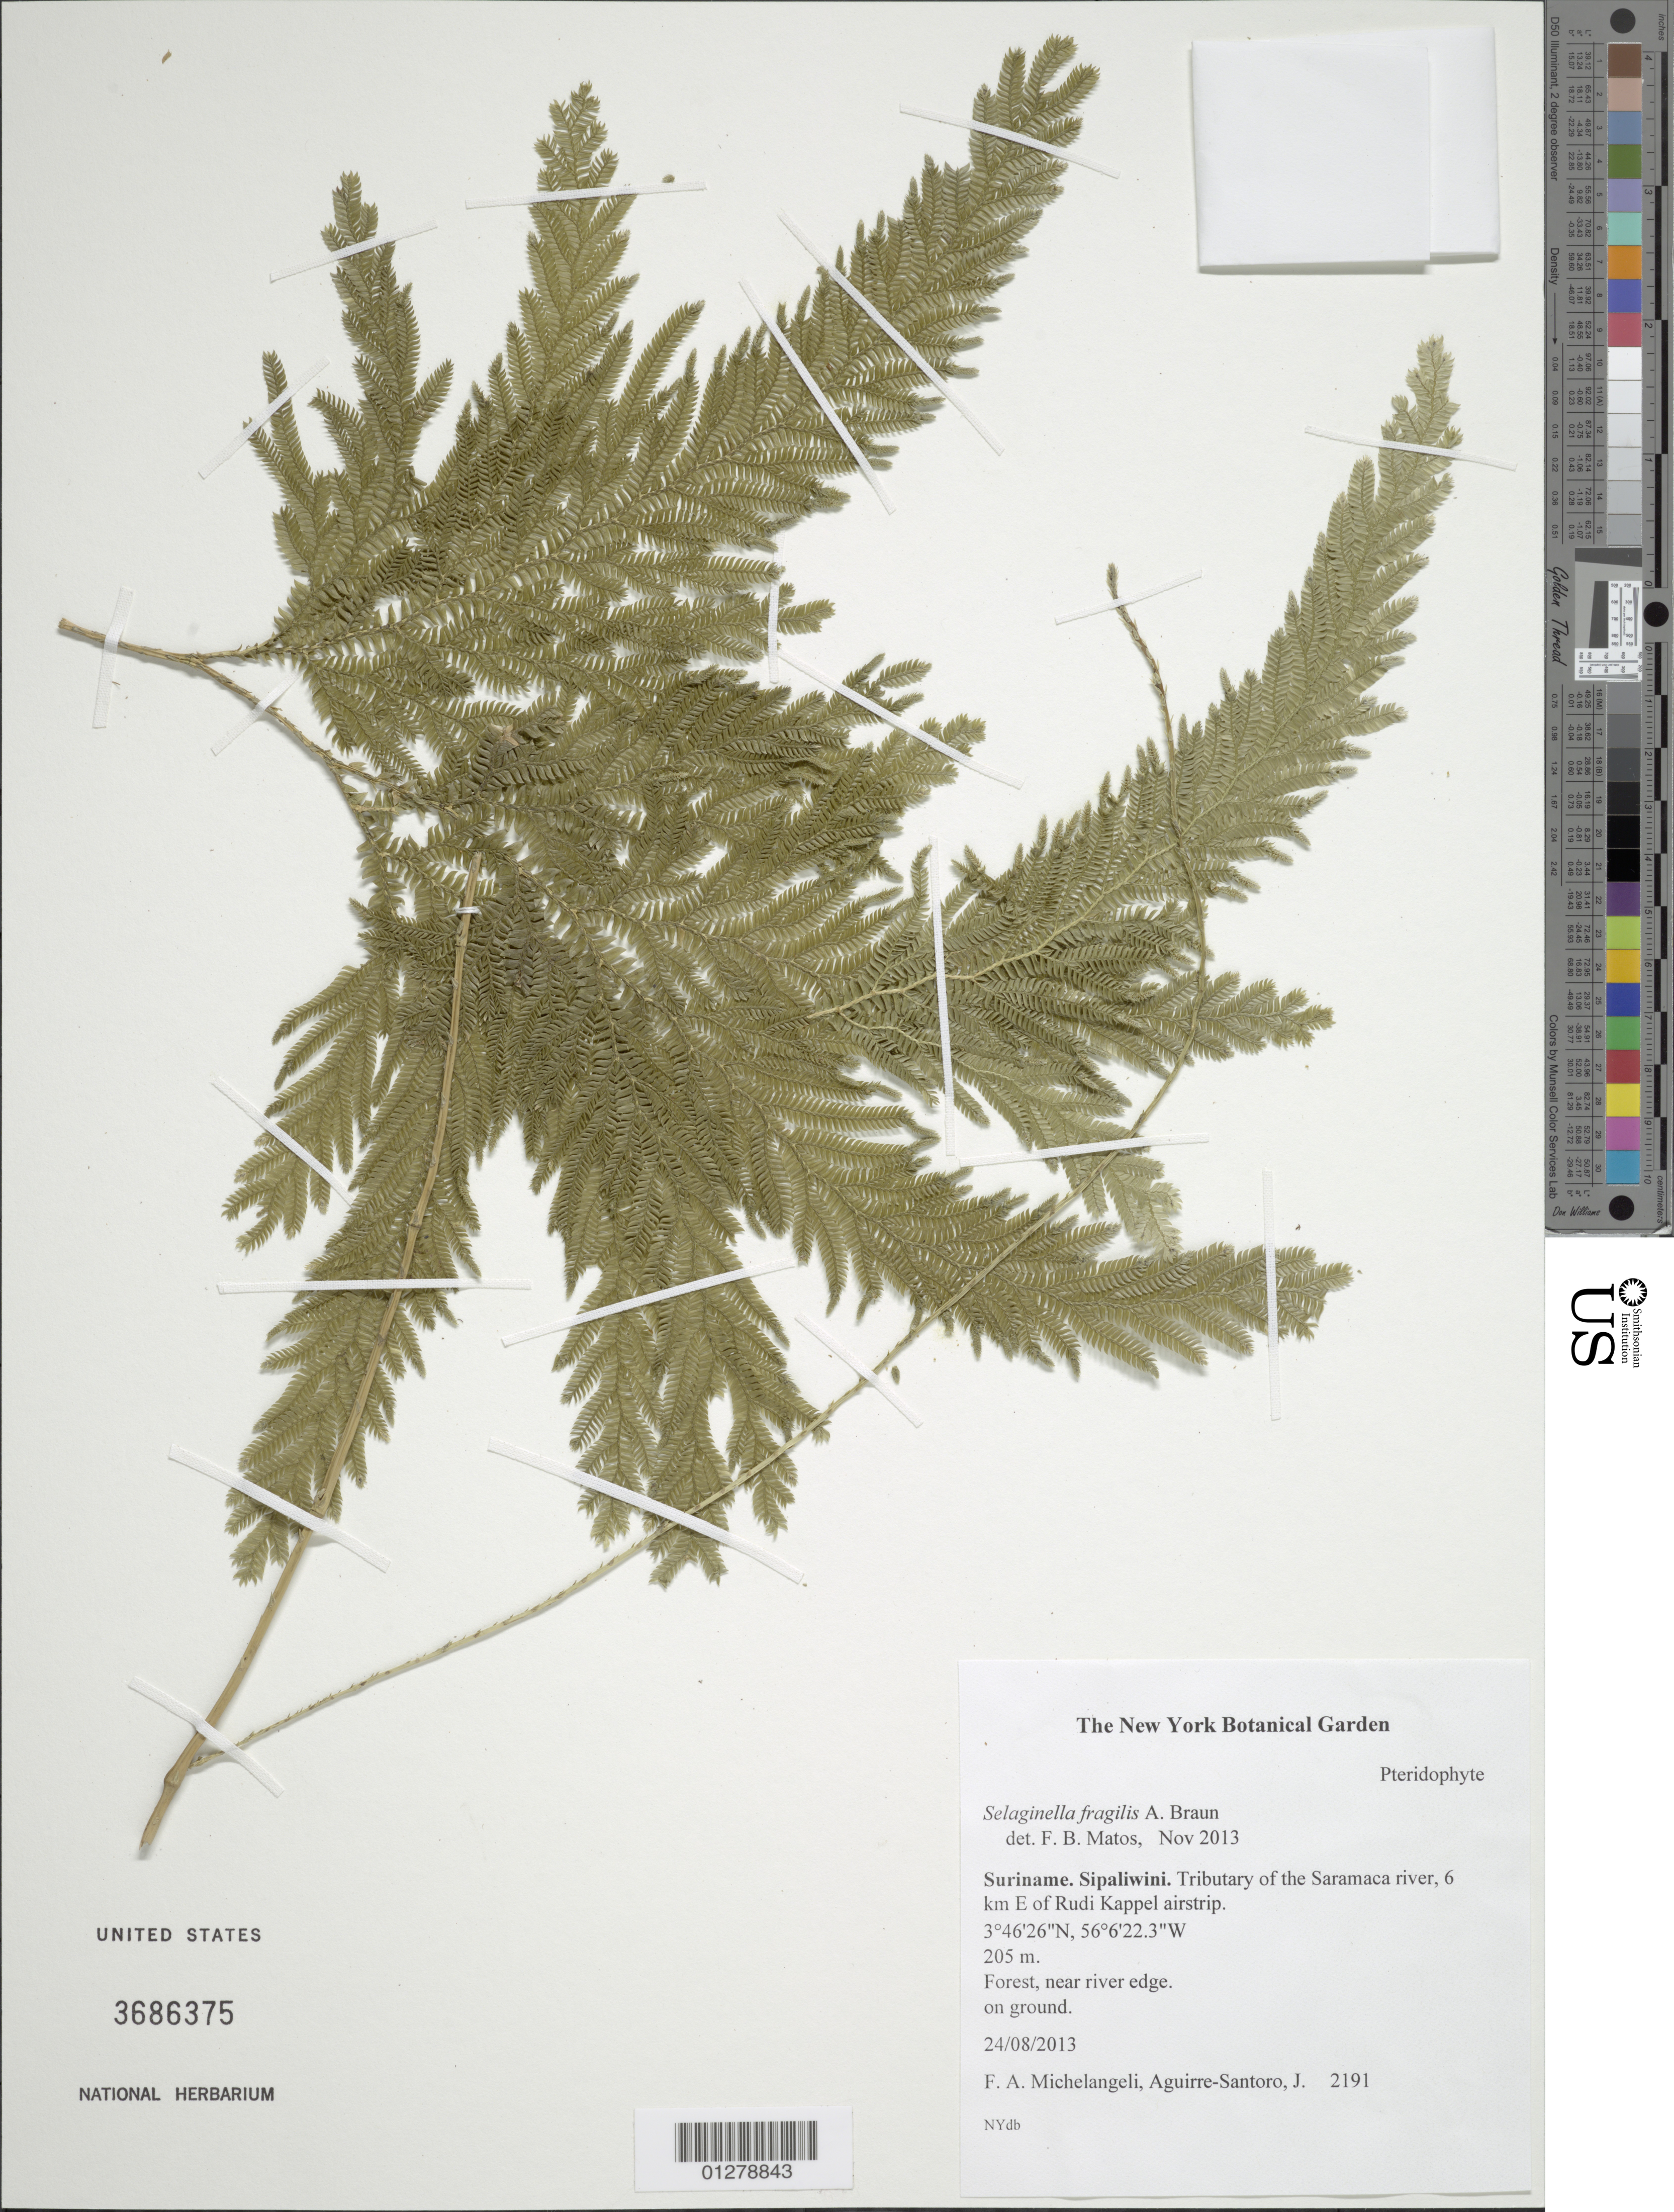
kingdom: Plantae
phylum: Tracheophyta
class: Lycopodiopsida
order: Selaginellales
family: Selaginellaceae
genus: Selaginella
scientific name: Selaginella fragilis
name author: A. Braun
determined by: Matos, F. B.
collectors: J. Aguirre-Santoro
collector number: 2191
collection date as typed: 24 Aug 2013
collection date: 2013-08-24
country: Suriname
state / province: Sipaliwini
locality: Tributary of the Saramaca river, 6 km E of Rudi Kappel airstrip.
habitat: Forest, near river edge. On ground.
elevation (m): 205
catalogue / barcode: US 3686375